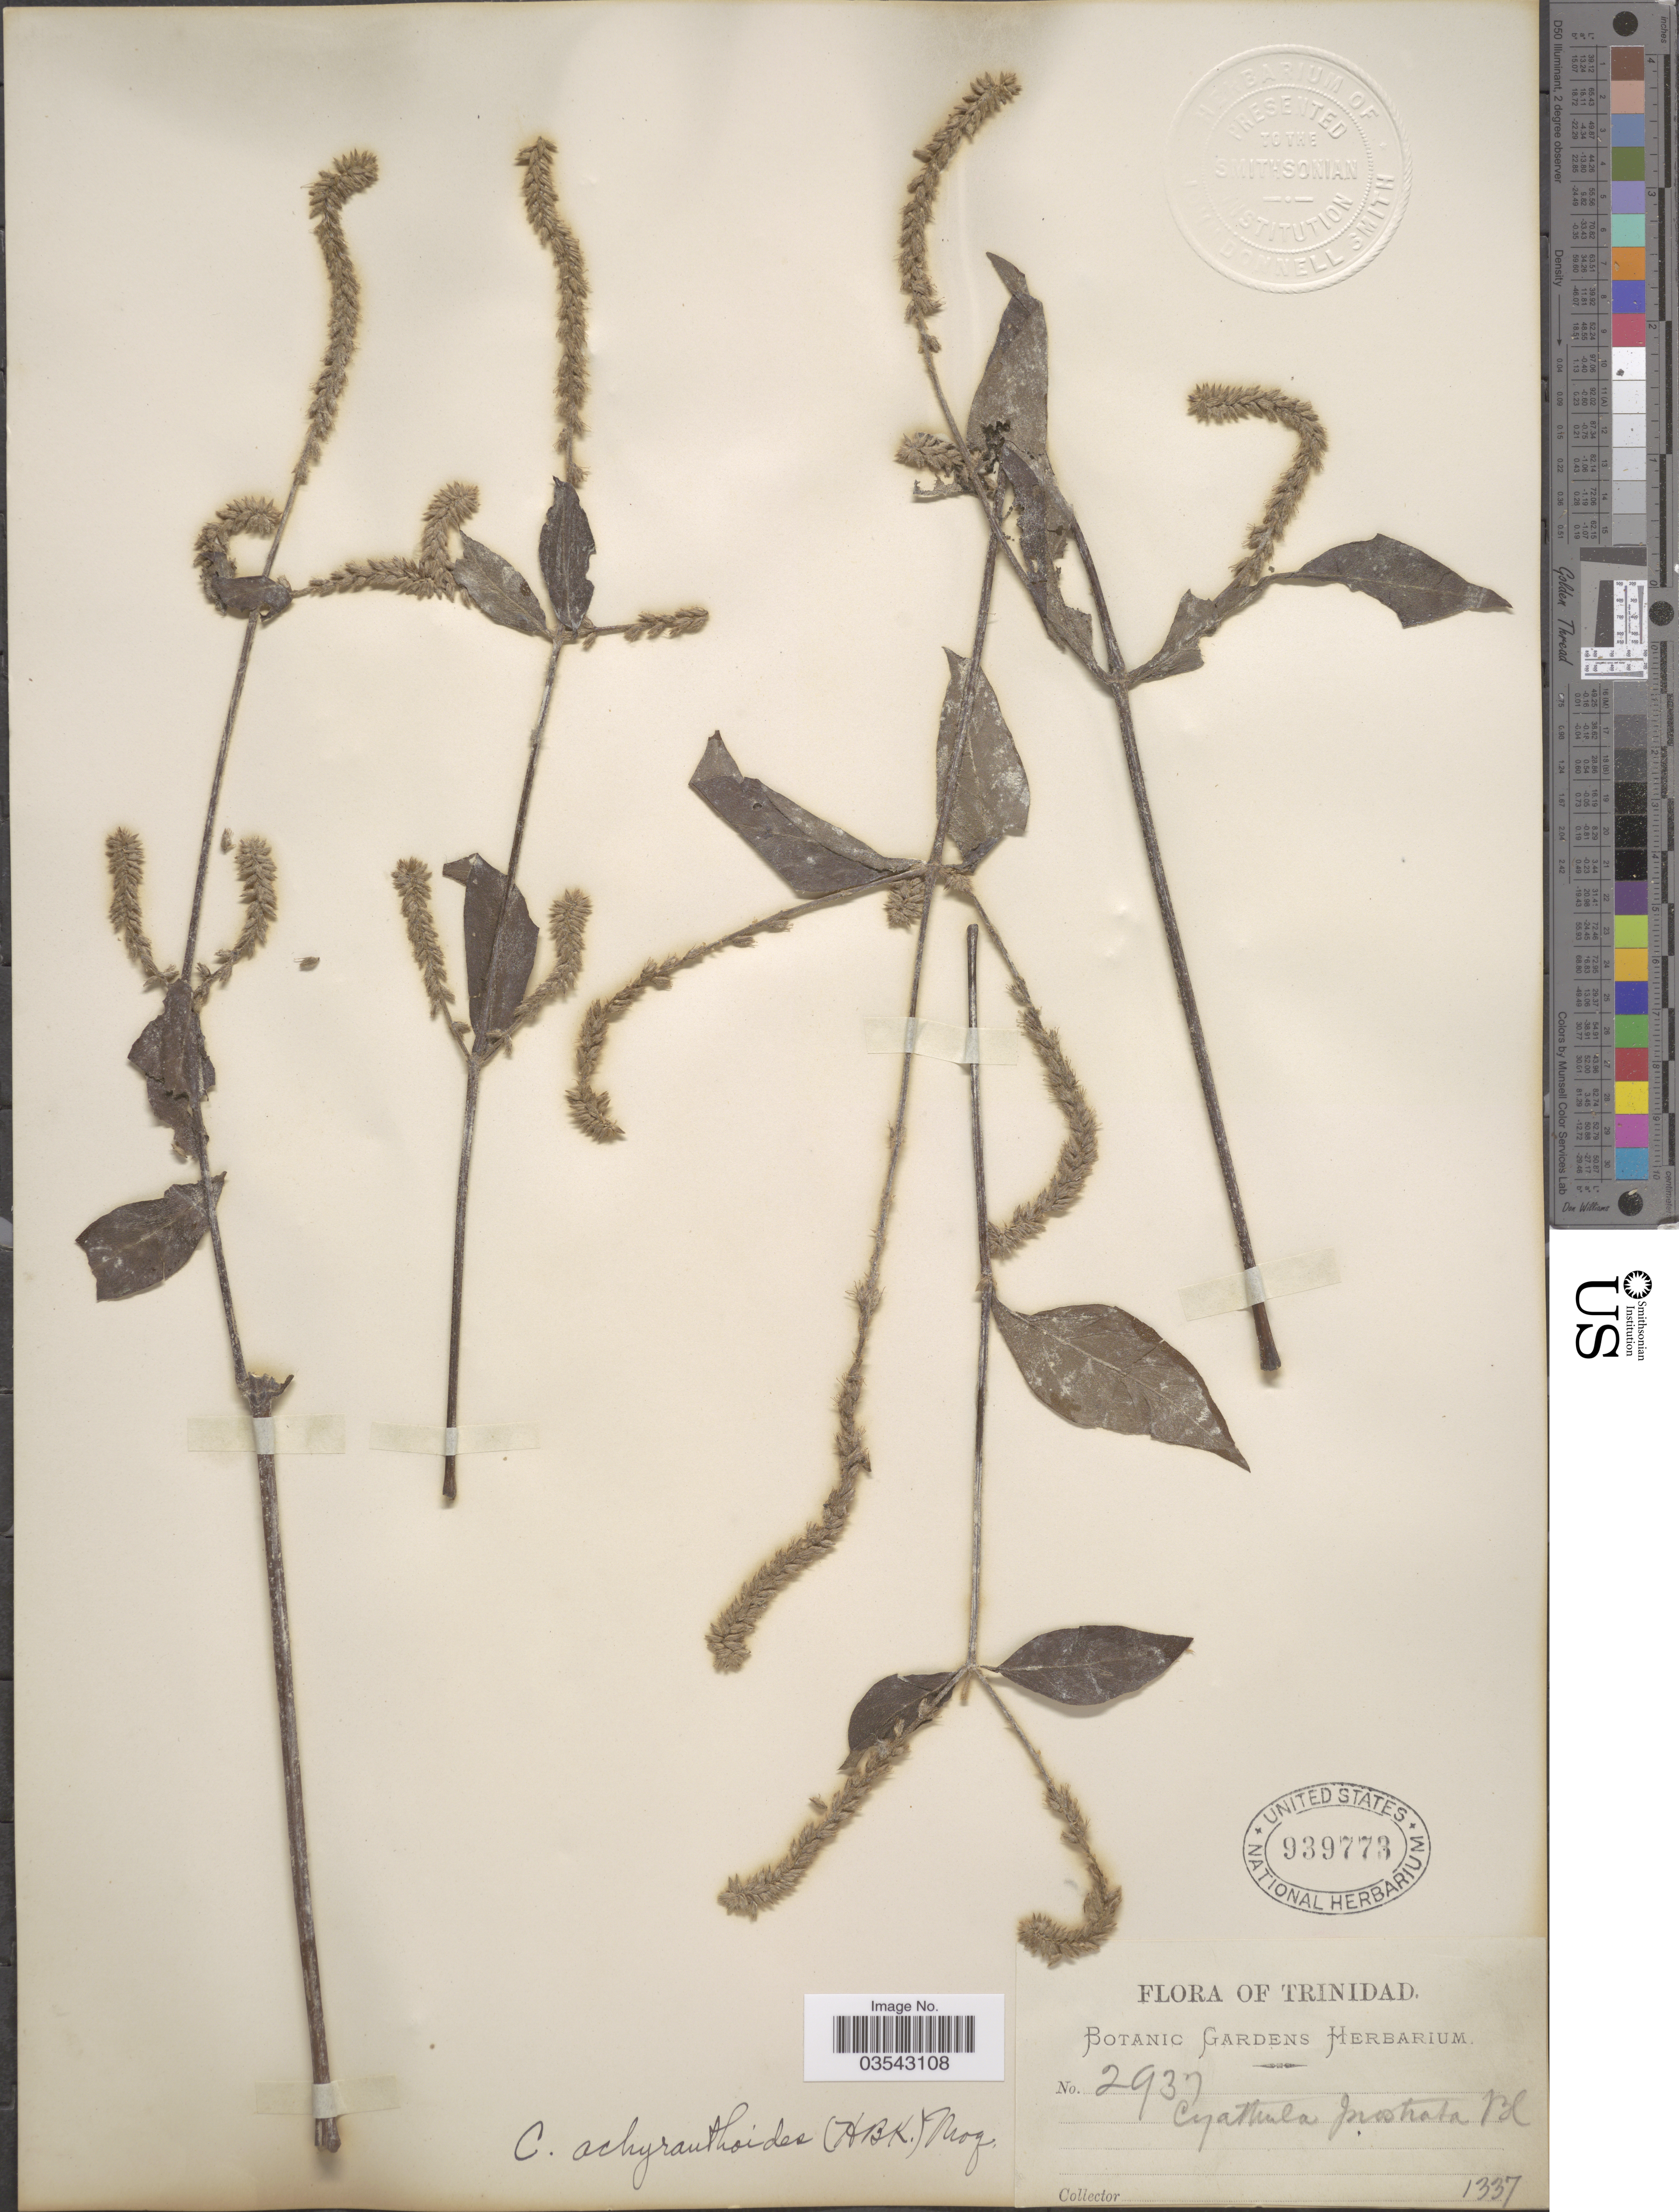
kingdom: Plantae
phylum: Tracheophyta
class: Magnoliopsida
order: Caryophyllales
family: Amaranthaceae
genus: Cyathula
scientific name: Cyathula achyranthoides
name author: (Kunth) Moq.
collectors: ex herb. Botanic Gardens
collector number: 2937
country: Trinidad and Tobago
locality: Trinidad.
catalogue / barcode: US 939773